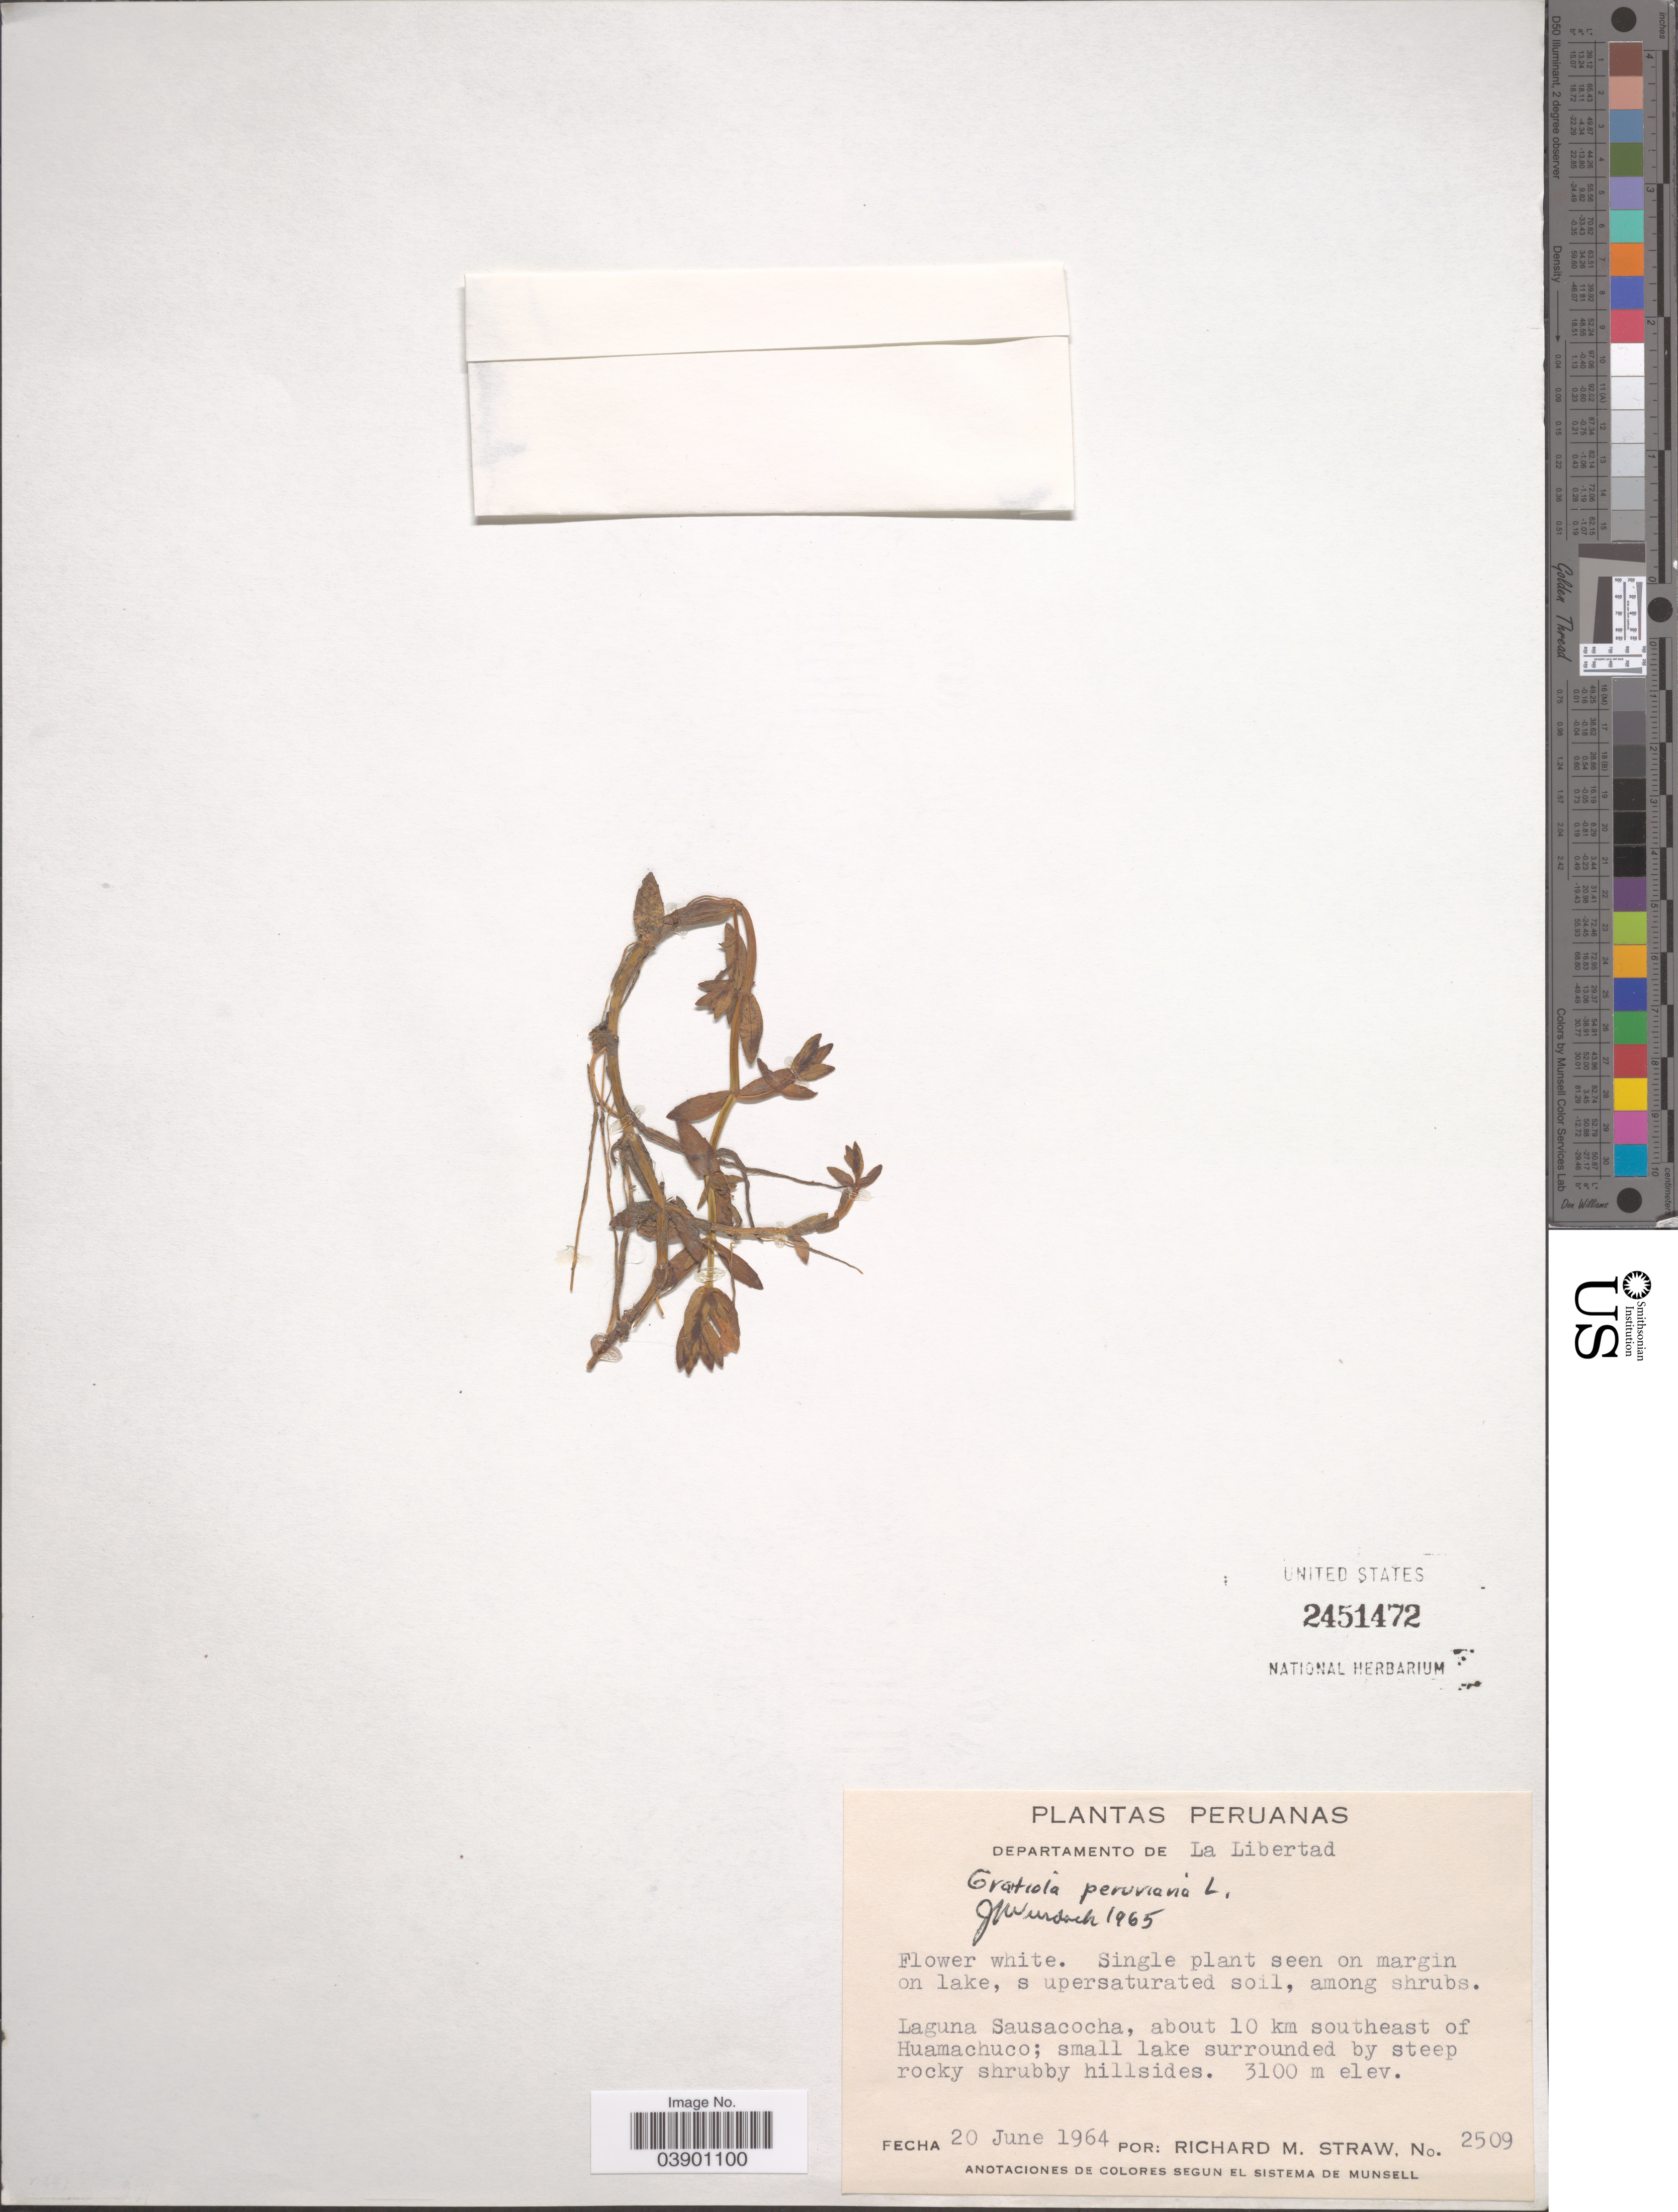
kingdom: Plantae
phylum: Tracheophyta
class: Magnoliopsida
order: Lamiales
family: Plantaginaceae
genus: Gratiola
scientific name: Gratiola peruviana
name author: L.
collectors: R. M. Straw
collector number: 2509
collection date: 1964-06-20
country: Peru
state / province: La Libertad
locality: Departamento de La Libertad. Laguna Sausacocha, about 10 km southeast of Huamachuco.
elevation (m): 3100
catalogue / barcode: US 2451472